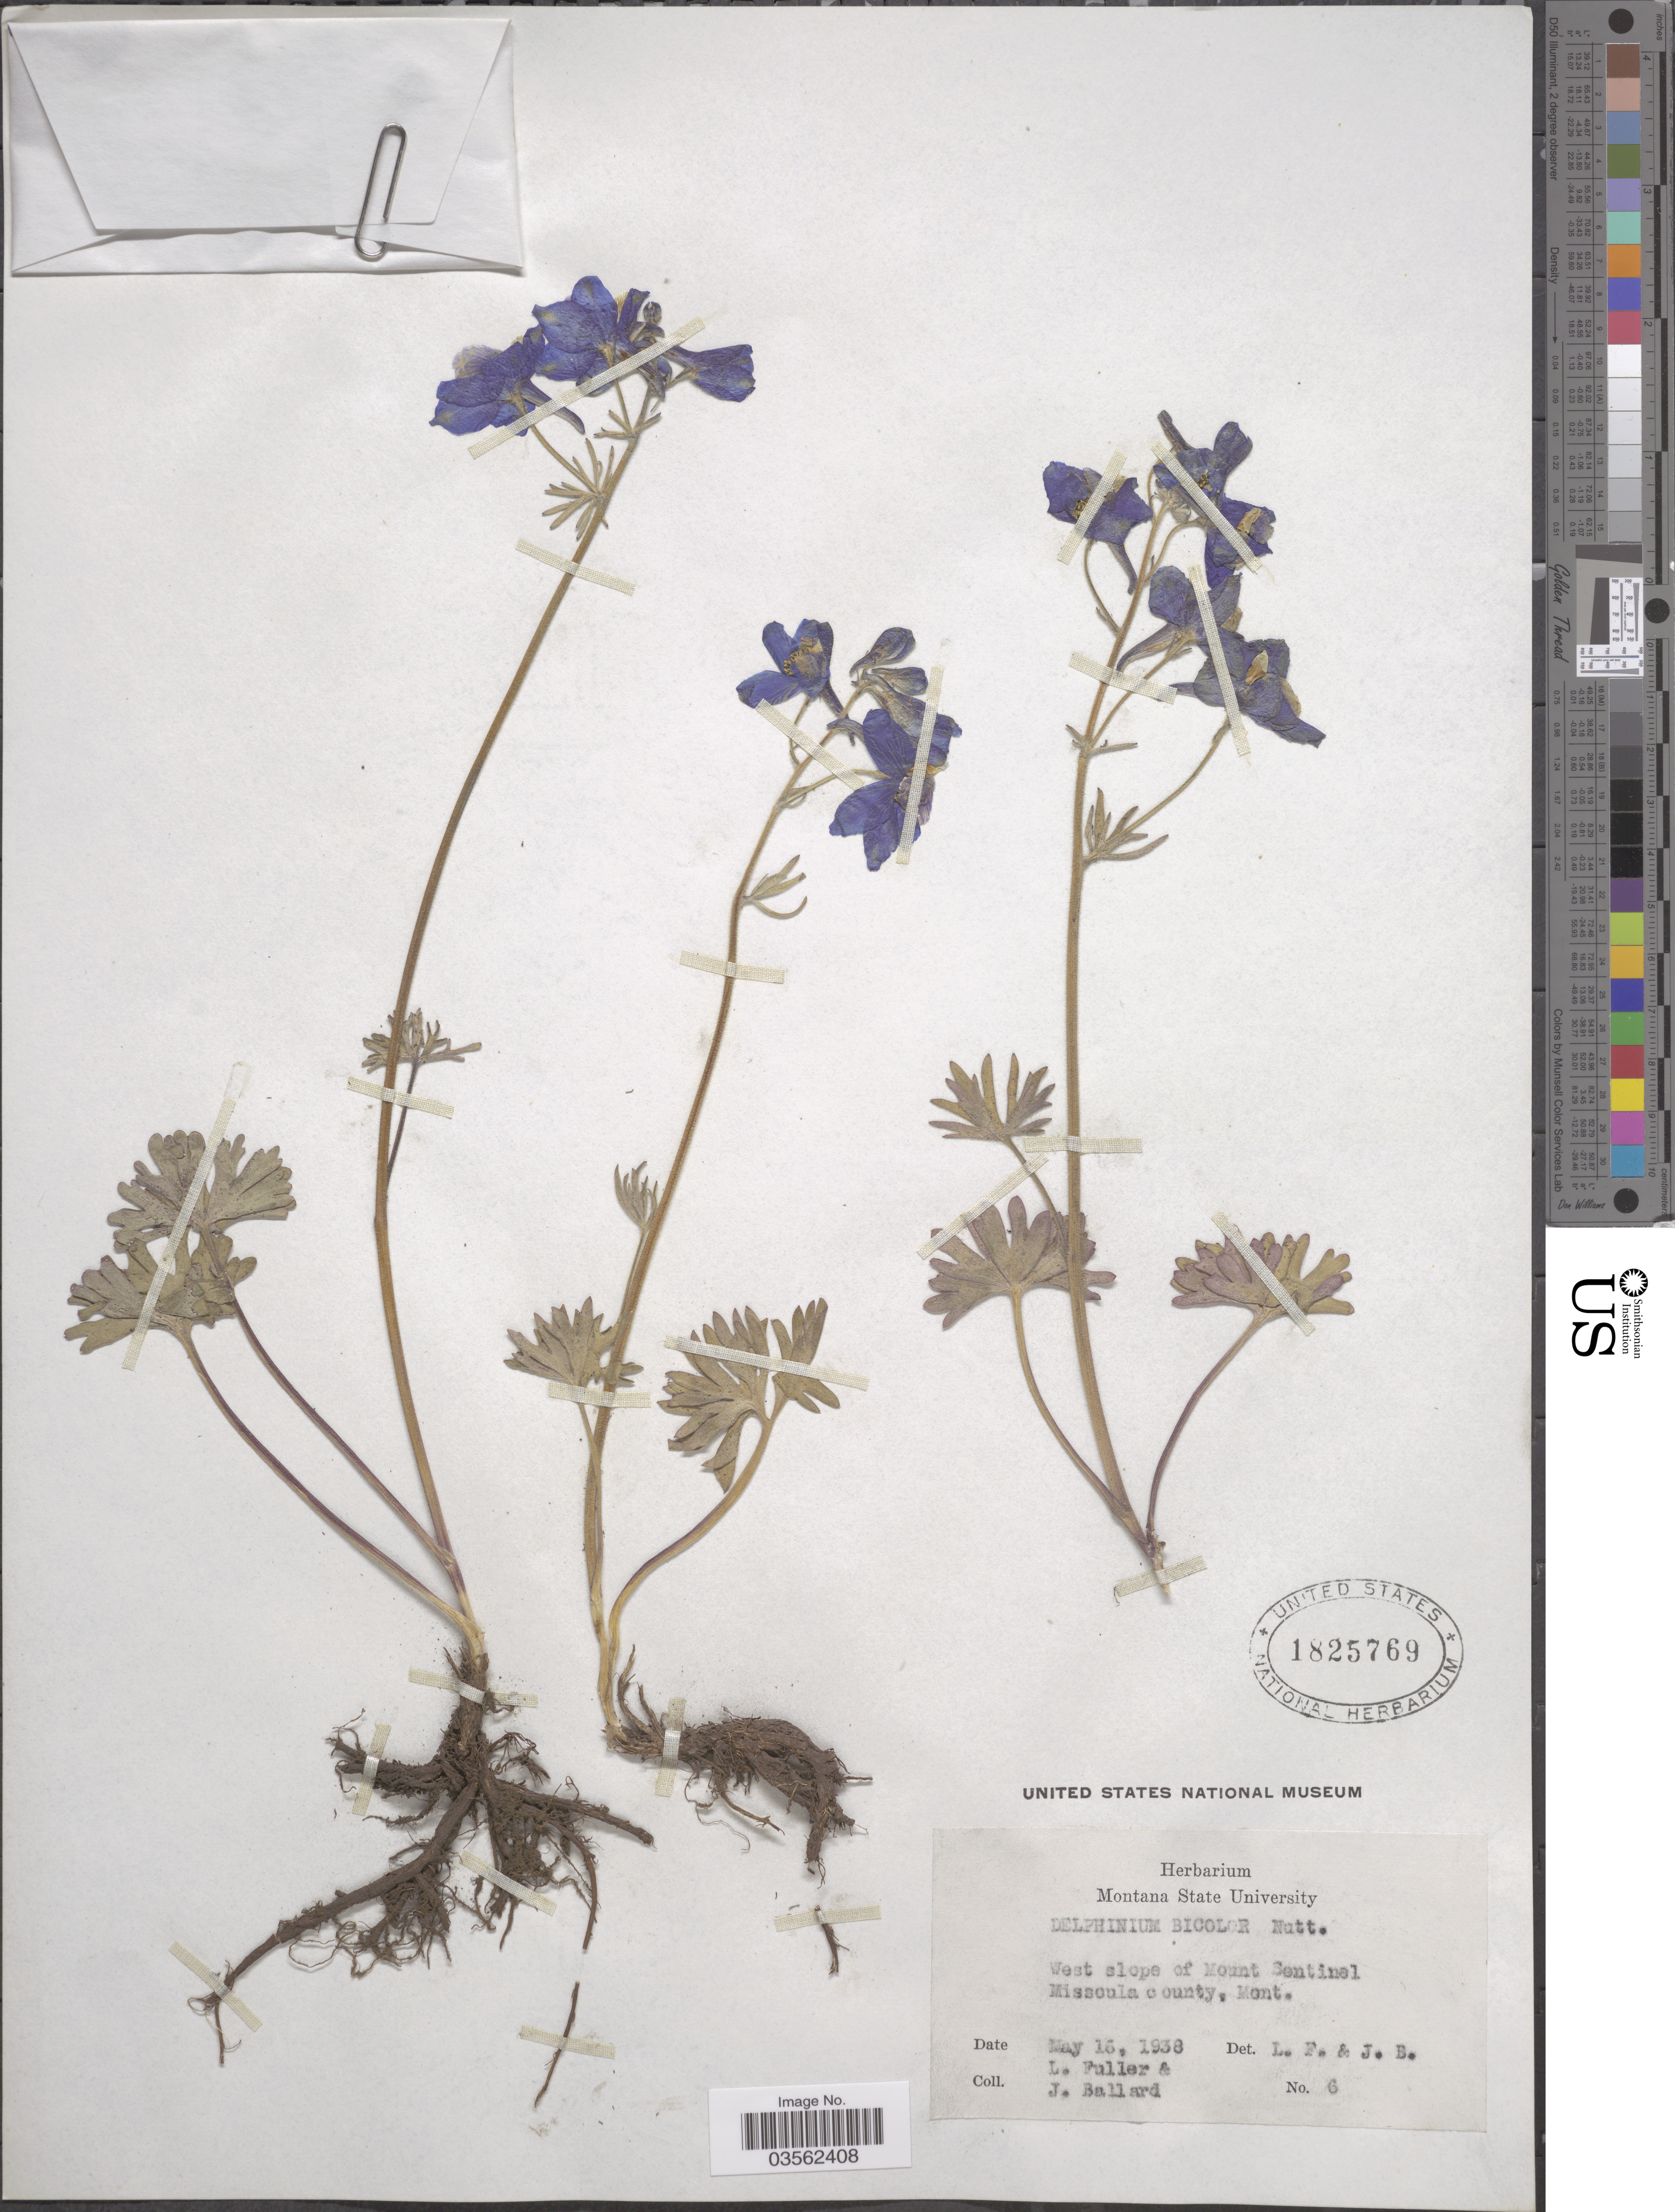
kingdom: Plantae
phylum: Tracheophyta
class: Magnoliopsida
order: Ranunculales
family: Ranunculaceae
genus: Delphinium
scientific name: Delphinium bicolor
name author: Nutt.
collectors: L. Fuller & J. Ballard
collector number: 6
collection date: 1938-05-16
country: United States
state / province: Montana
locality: West slope of Mount Sentinel Missoula county.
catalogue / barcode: US 1825769